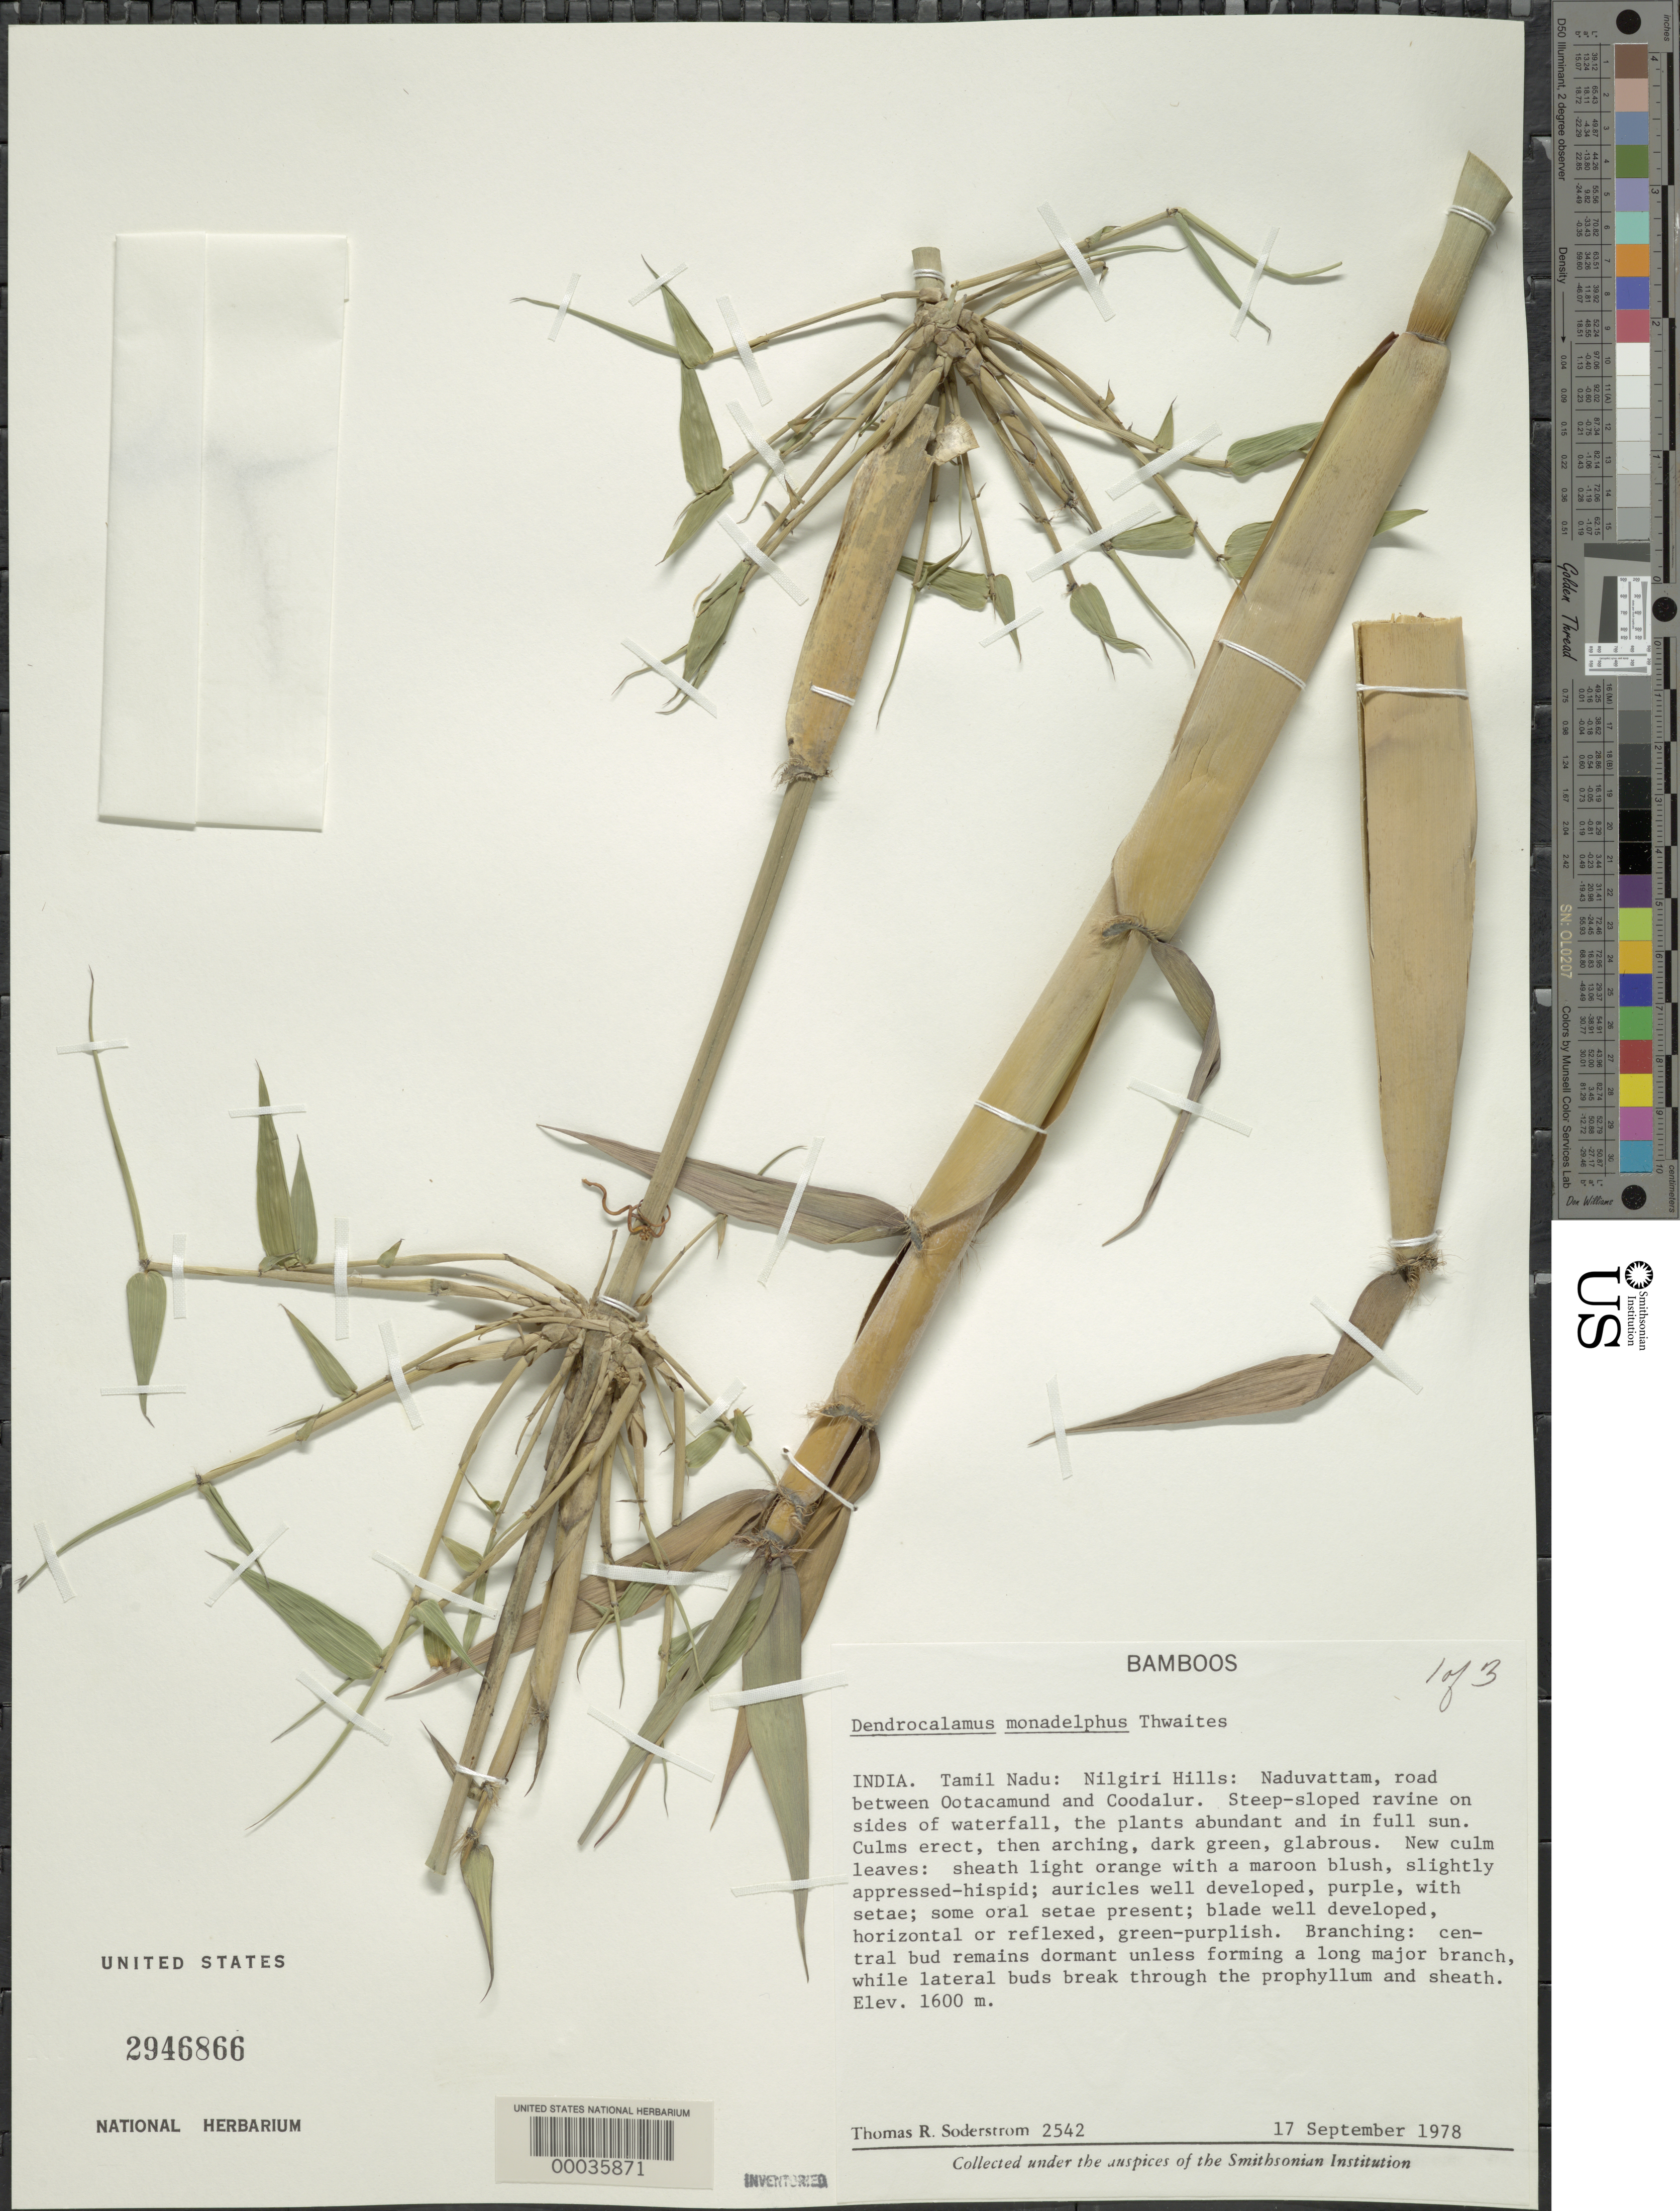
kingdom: Plantae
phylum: Tracheophyta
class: Liliopsida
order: Poales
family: Poaceae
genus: Dendrocalamus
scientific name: Dendrocalamus monadelphus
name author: Thwaites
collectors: T. R. Soderstrom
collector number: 2542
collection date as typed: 17 Sep 1978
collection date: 1978-09-17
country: India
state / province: Tamil Nadu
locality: Nilgiri hills, naduvattam, oot acamund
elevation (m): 1600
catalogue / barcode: US 2946866